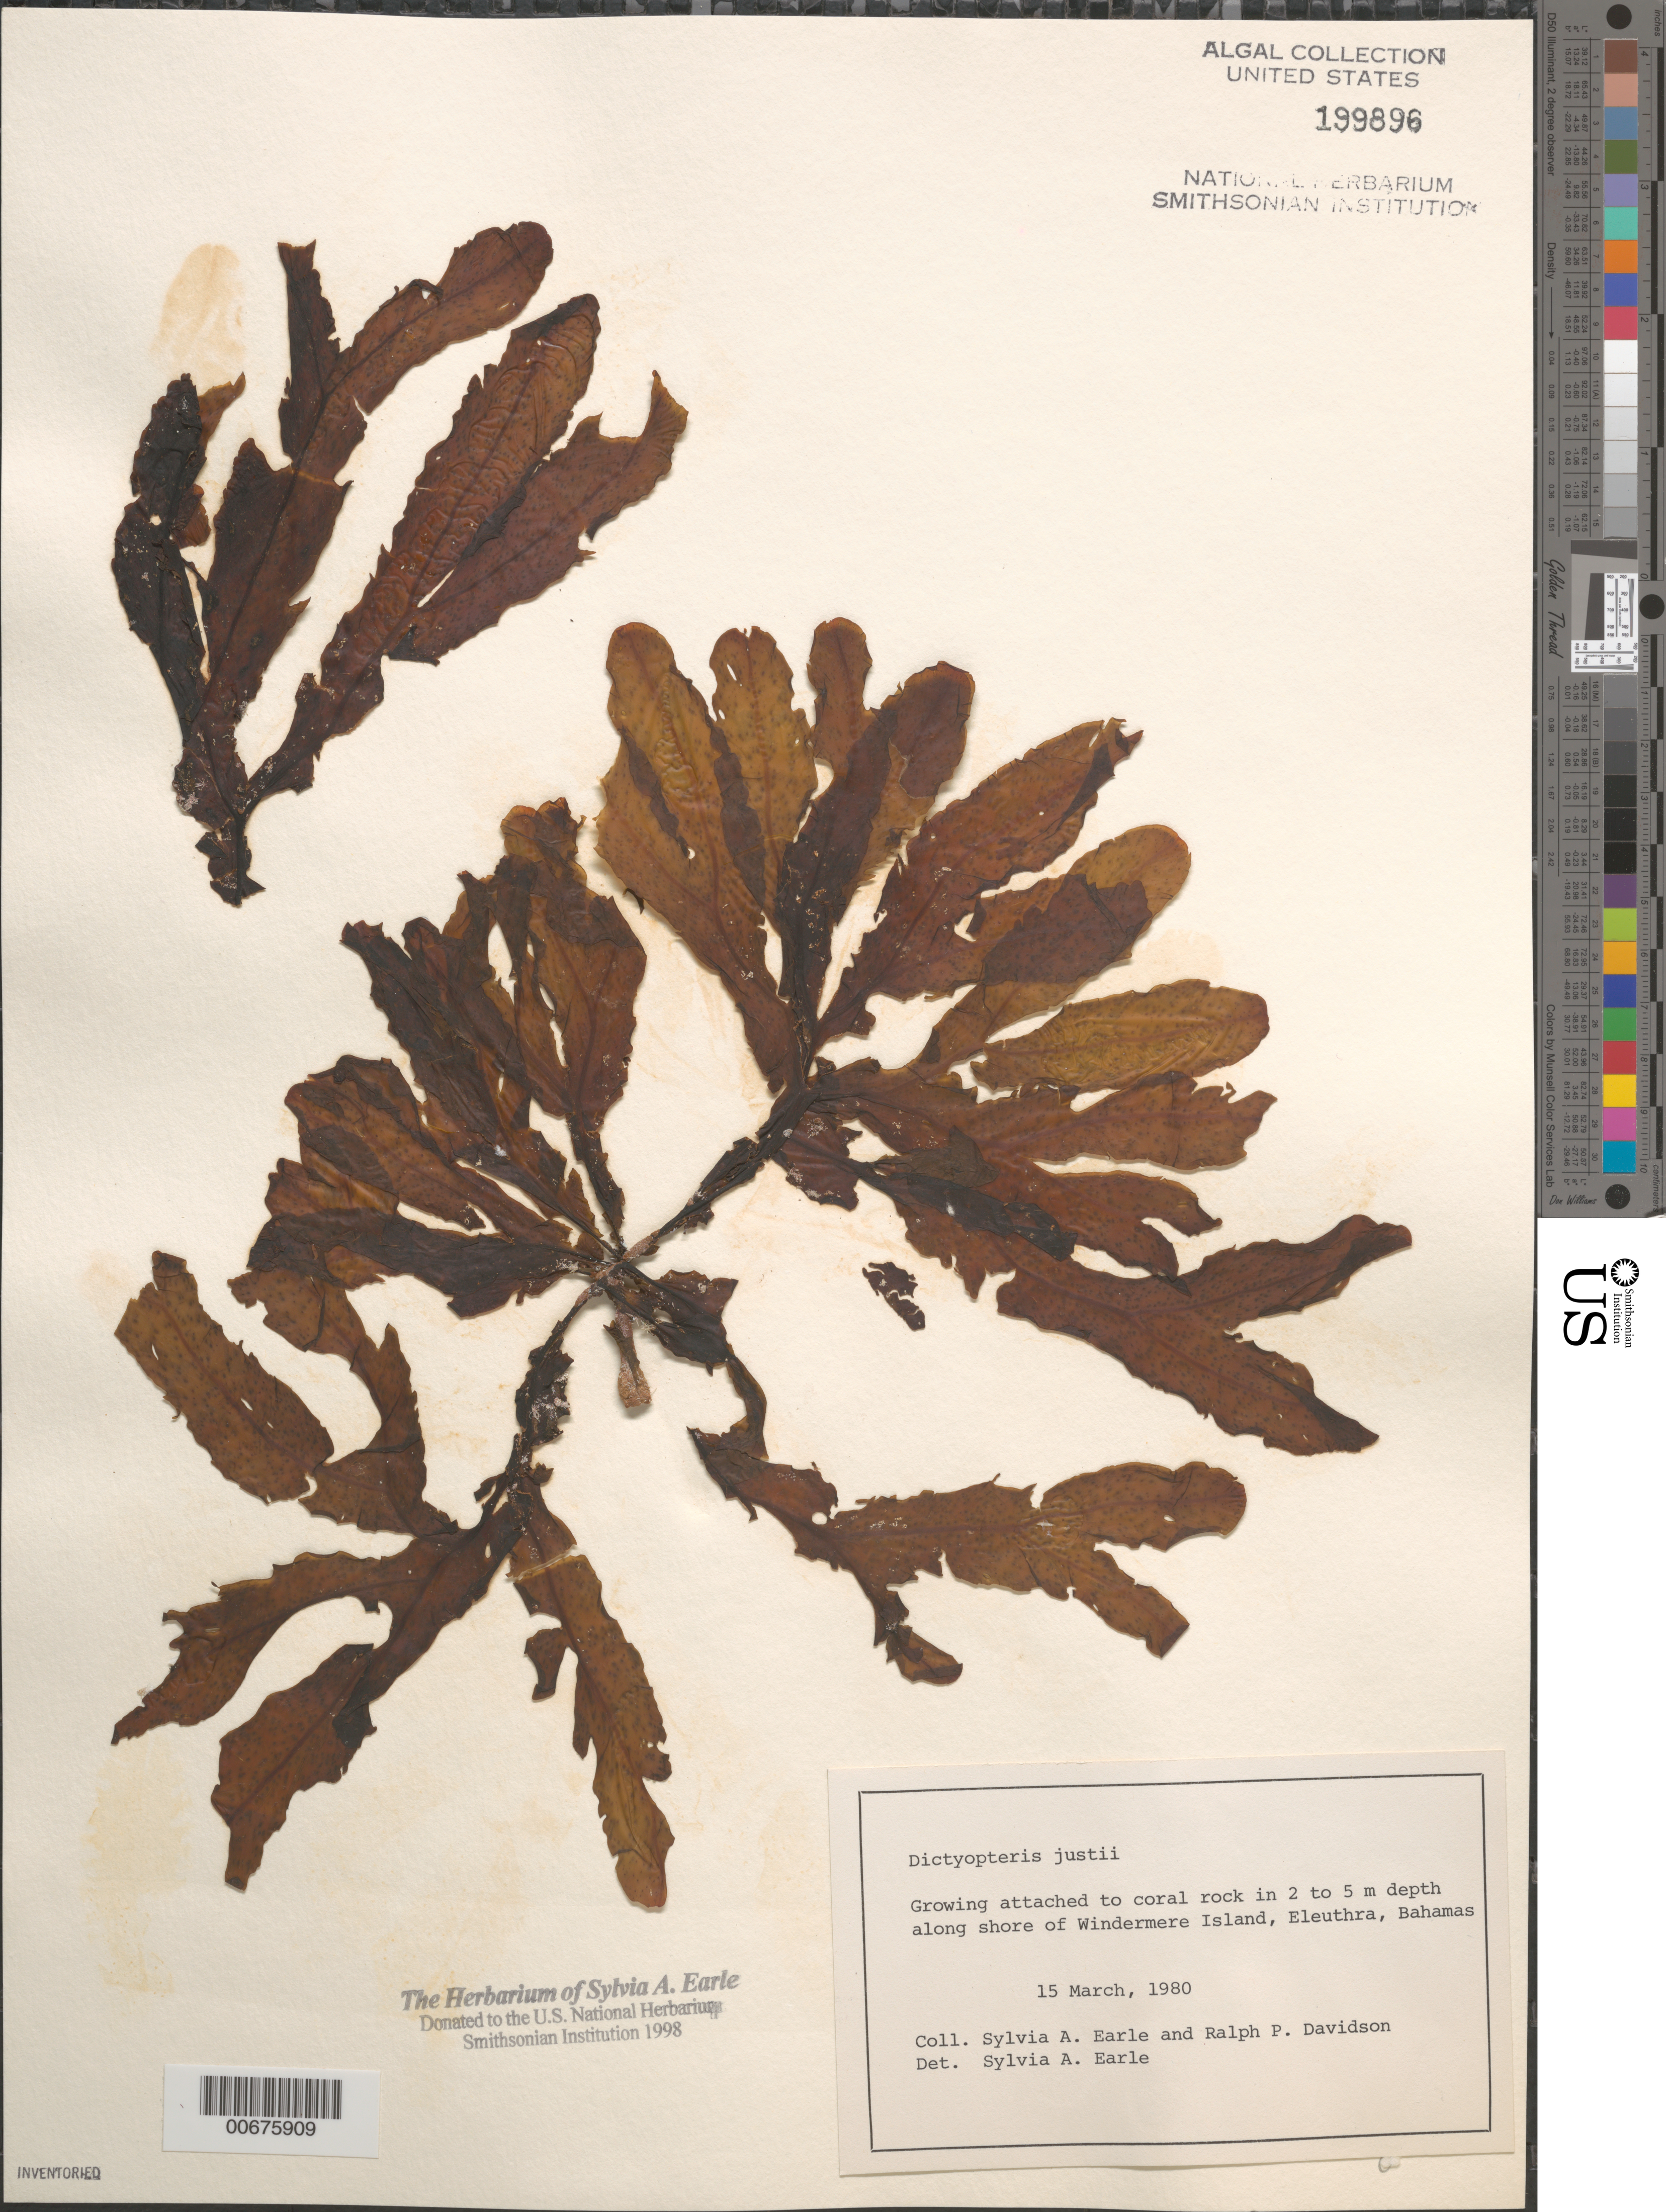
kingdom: Chromista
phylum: Ochrophyta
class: Phaeophyceae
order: Dictyotales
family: Dictyotaceae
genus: Dictyopteris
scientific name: Dictyopteris justii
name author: J.V.Lamouroux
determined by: Earle, S. A.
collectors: S. A. Earle & R. Davidson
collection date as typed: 15 Mar 1980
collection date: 1980-03-15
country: Bahamas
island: Eleuthera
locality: Windermere Island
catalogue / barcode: US 199896